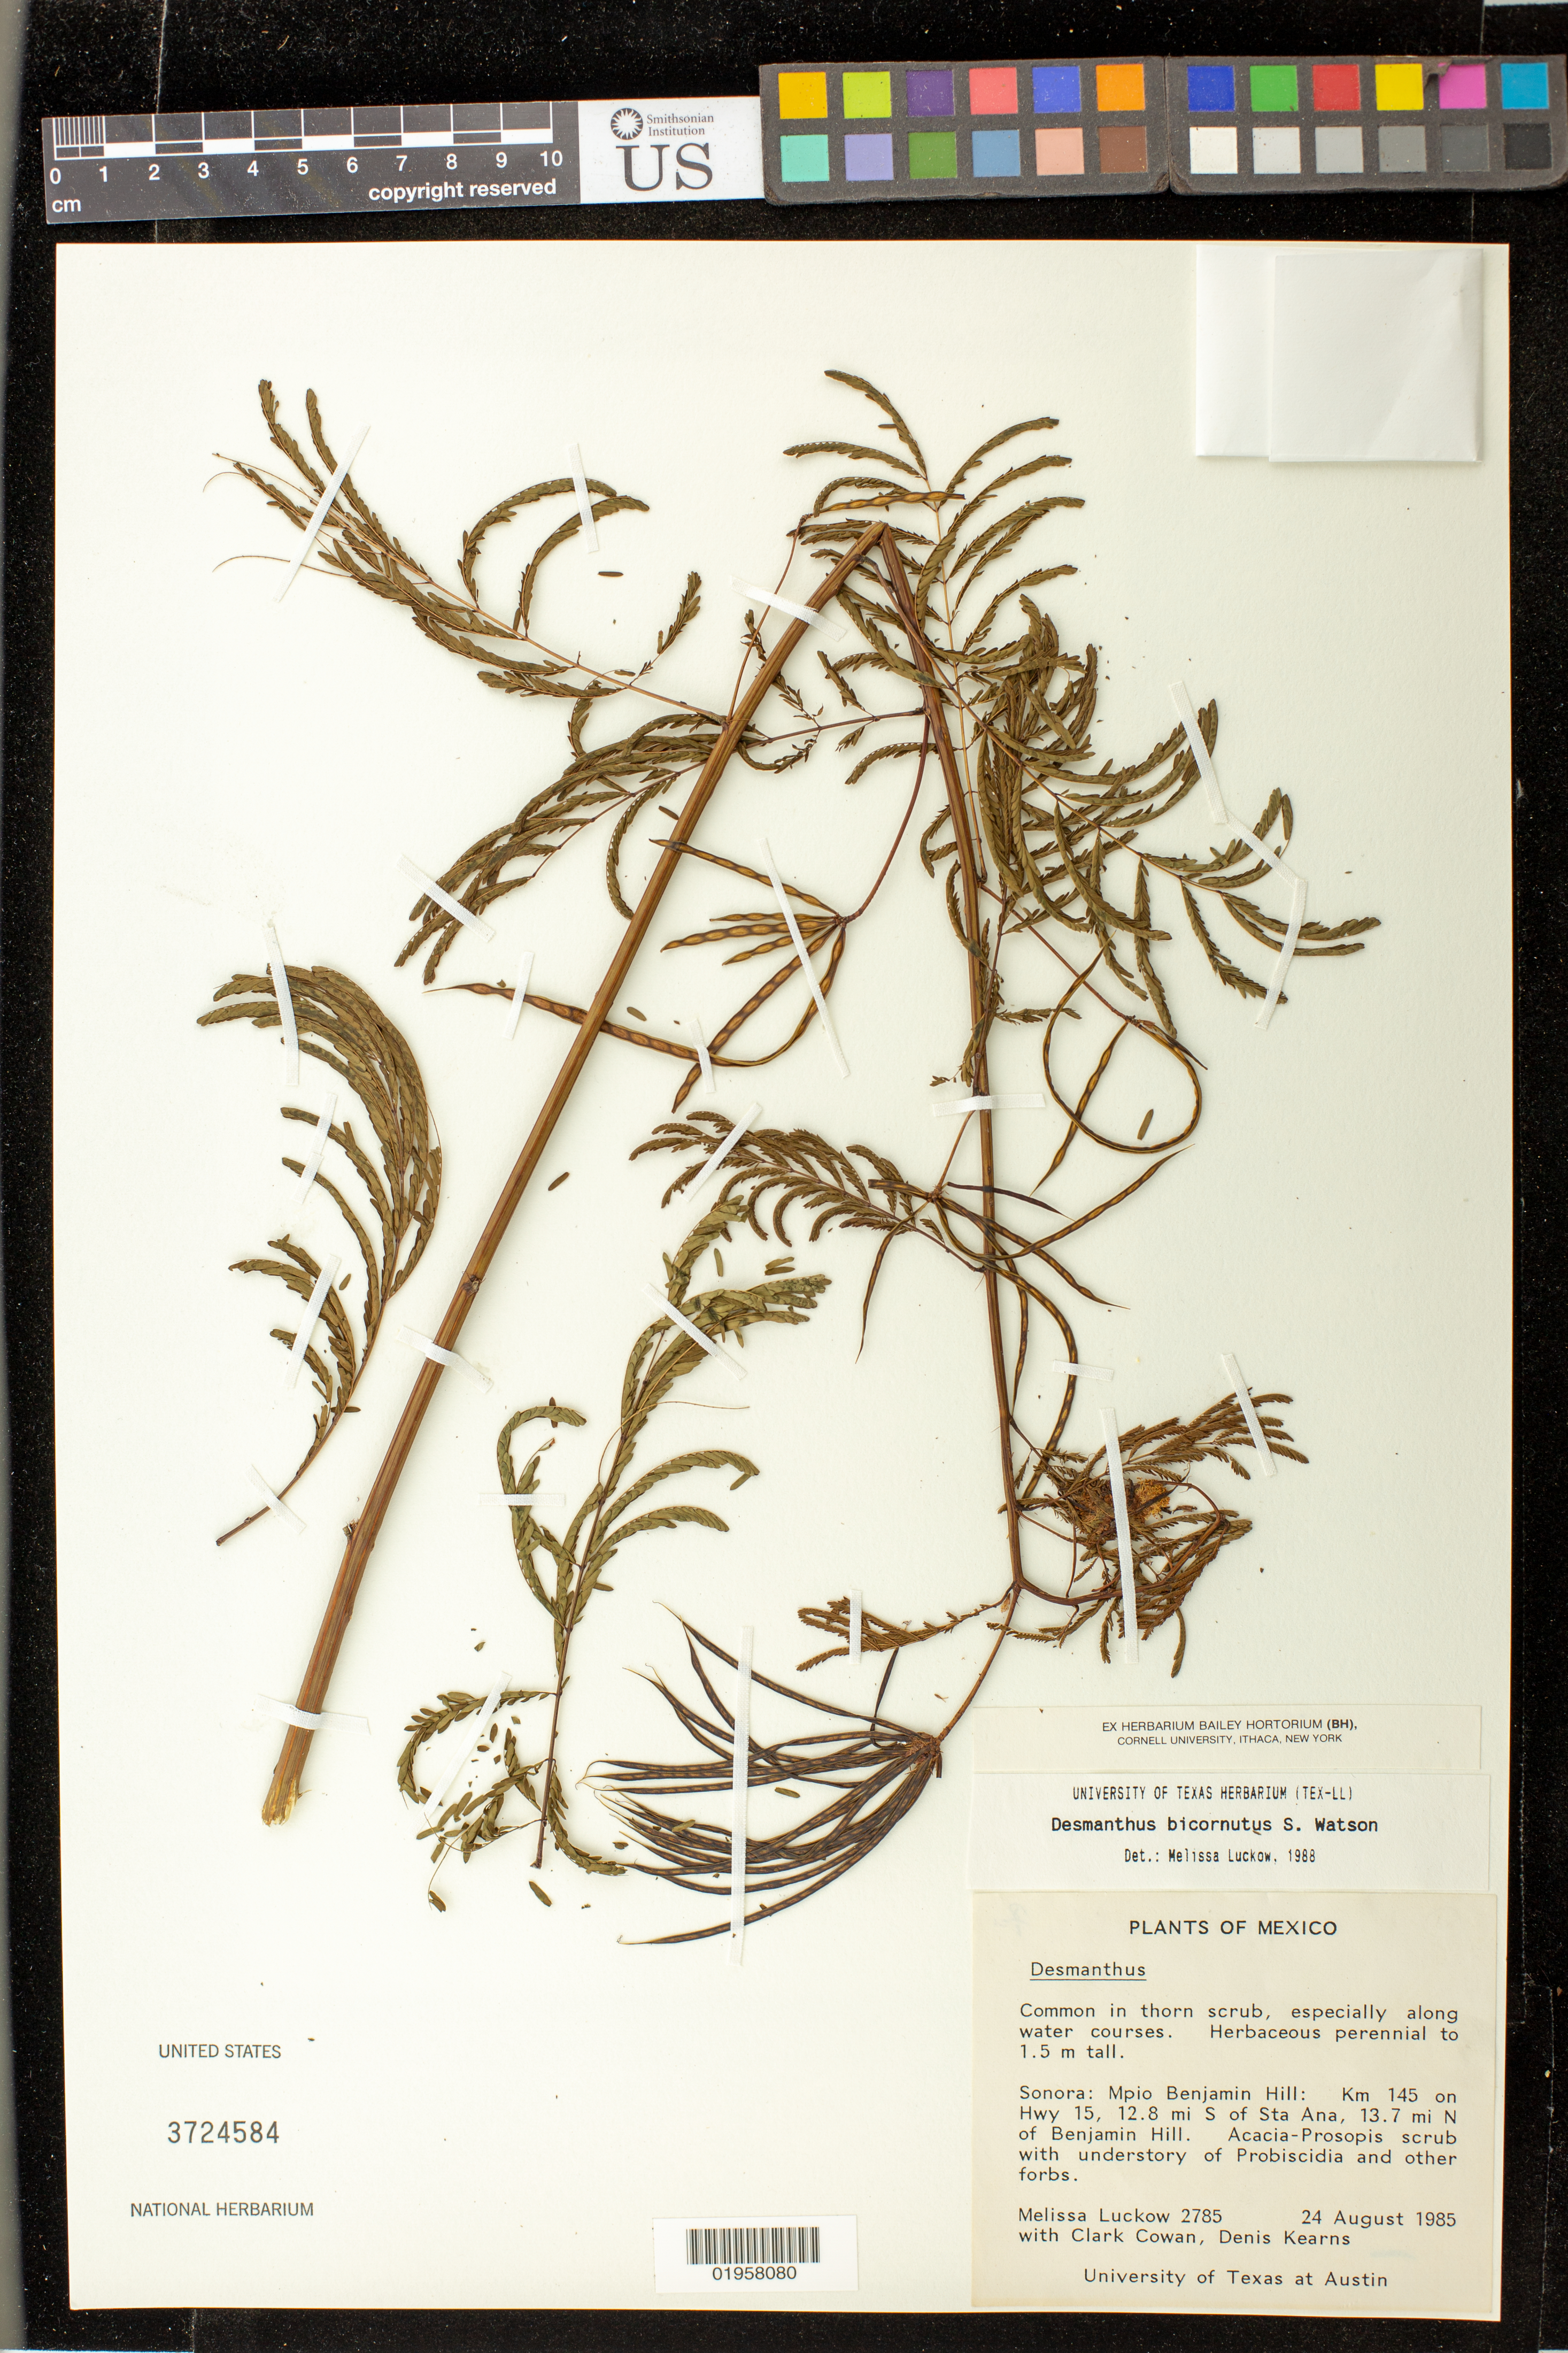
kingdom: Plantae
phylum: Tracheophyta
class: Magnoliopsida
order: Fabales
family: Fabaceae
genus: Desmanthus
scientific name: Desmanthus bicornutus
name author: S. Watson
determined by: Luckow, M. A.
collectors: M. A. Luckow, C. P. Cowan & D. Kearns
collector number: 2785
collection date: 1985-08-24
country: Mexico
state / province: Sonora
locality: Mpio Benjamin Hill: km 145 on Hwy 15, 12.8 miles S of Sta. Ana, 13.7 miles N of Benjamin Hill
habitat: Acacia-Prosopis scrub with understory of Probiscidia and other forbs. Common in thorn scrub, especially along water courses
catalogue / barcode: US 3724584